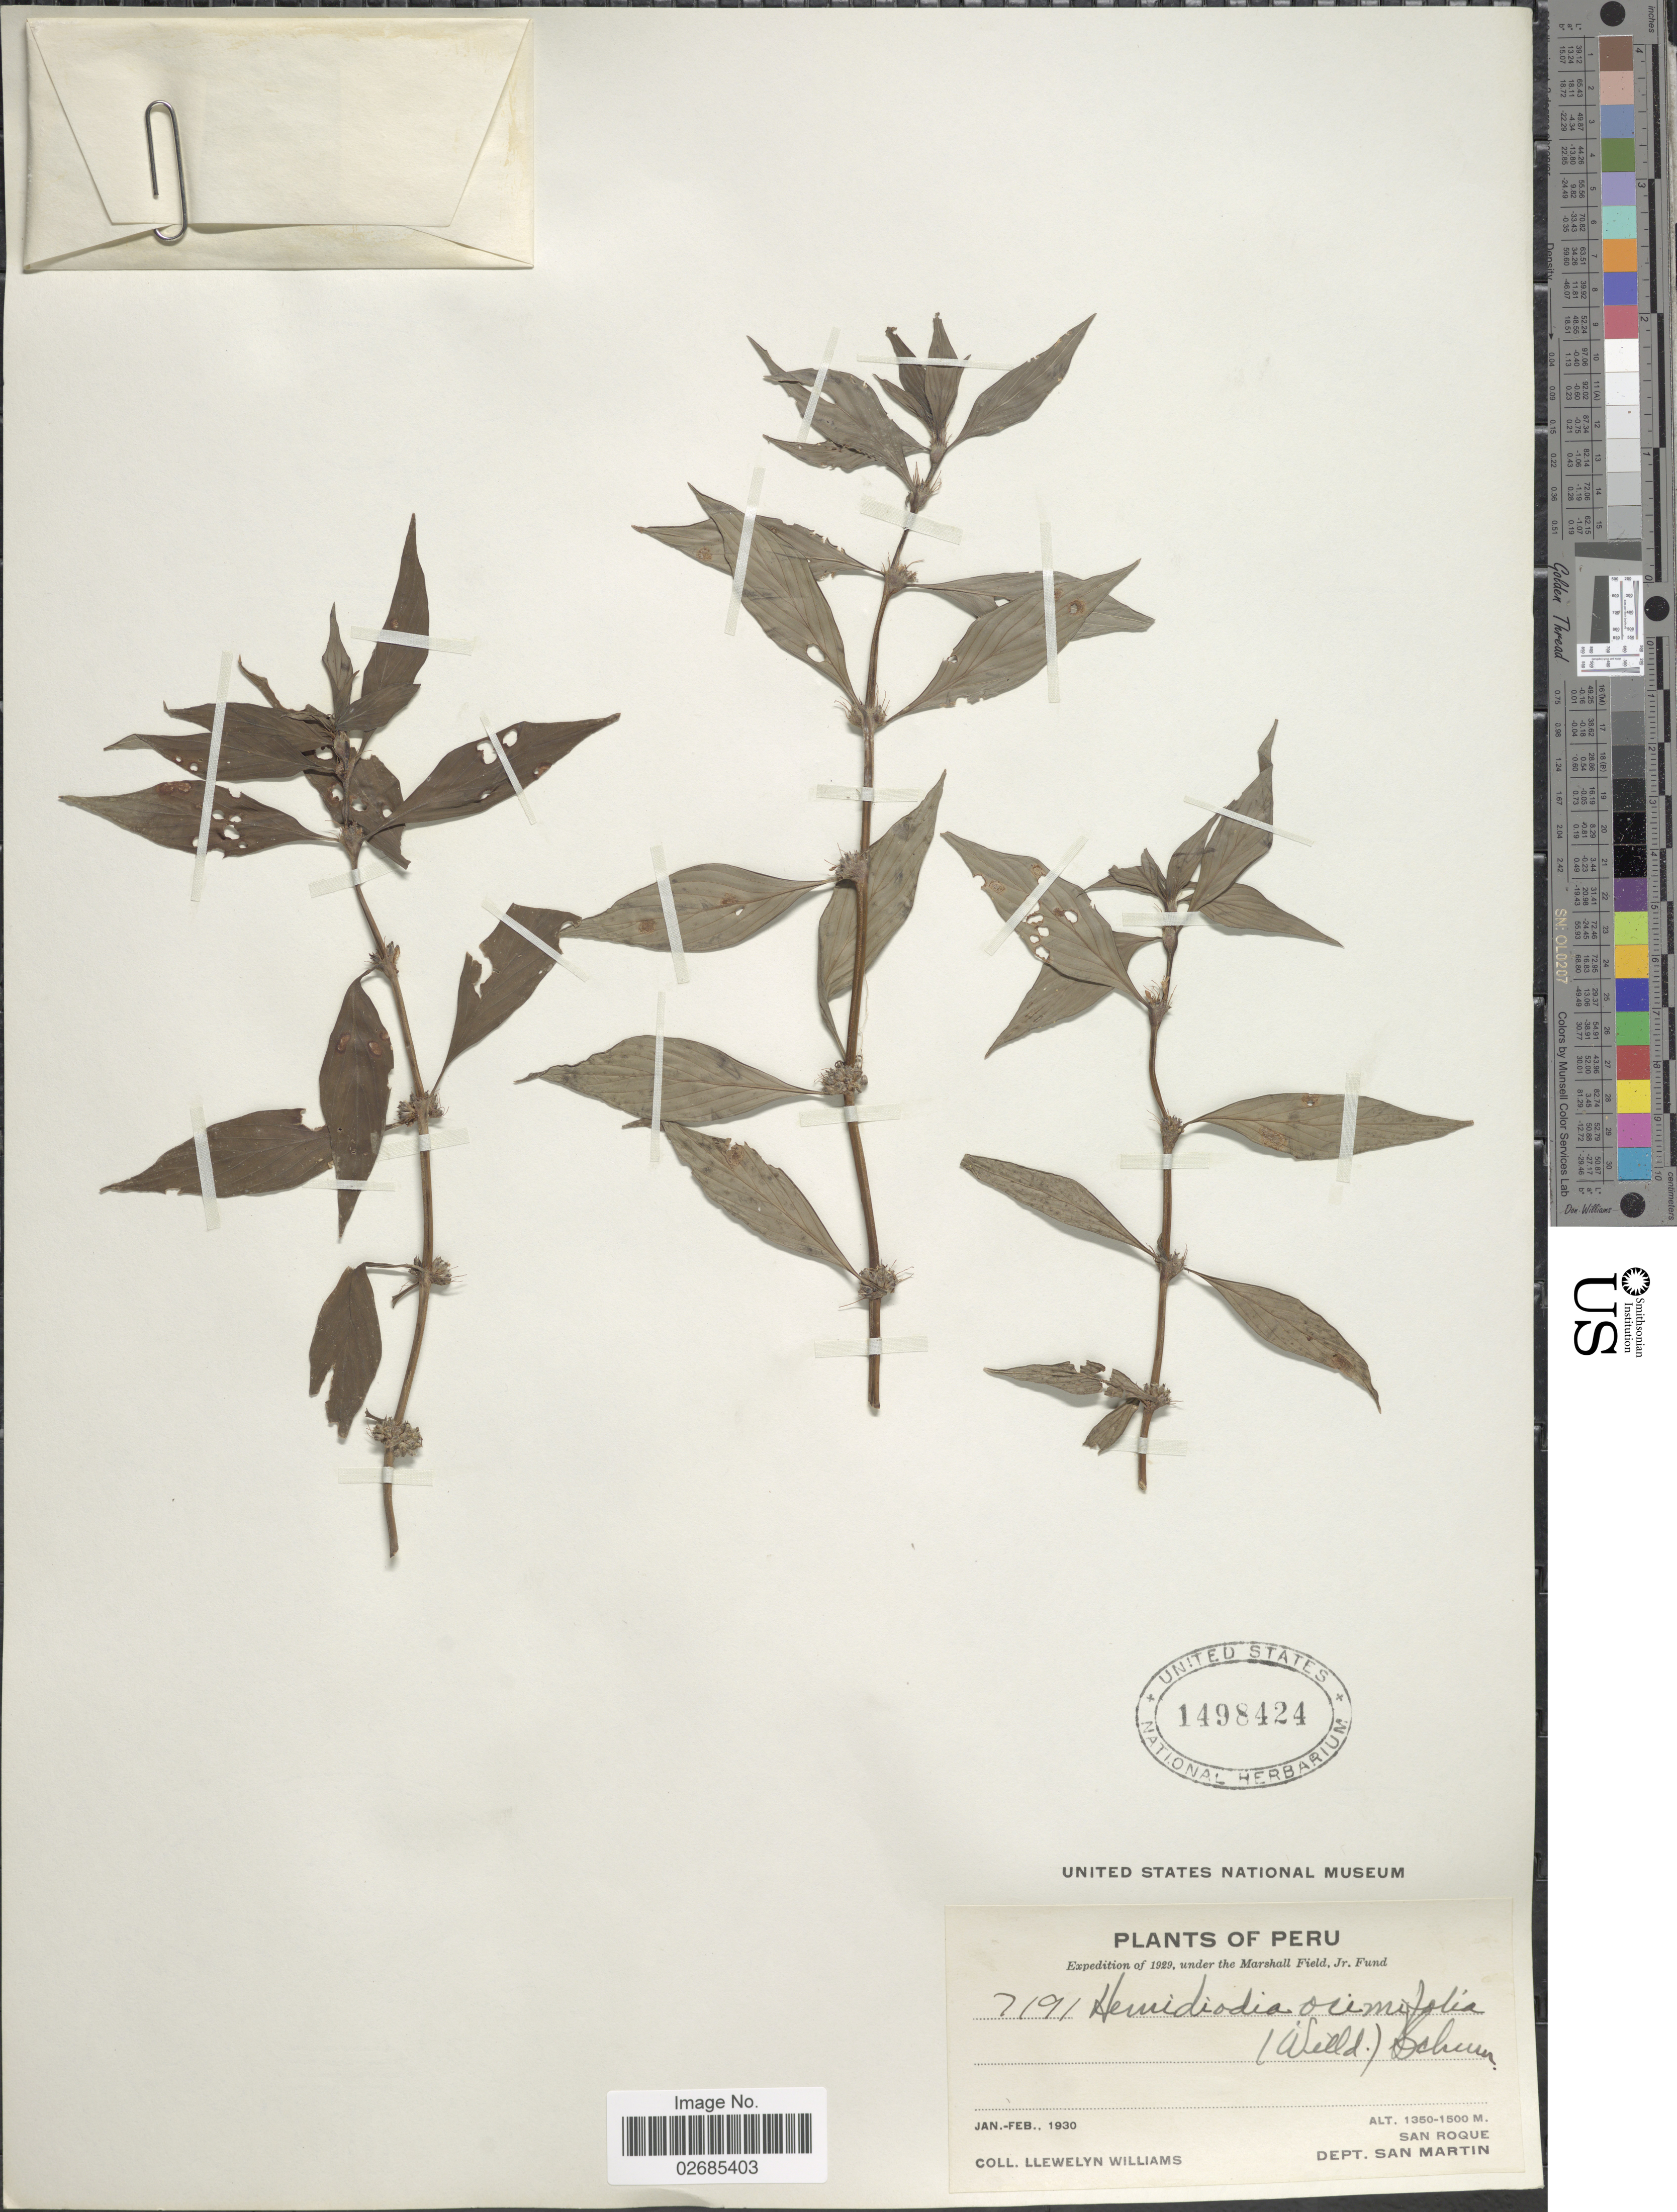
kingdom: Plantae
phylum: Tracheophyta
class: Magnoliopsida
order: Gentianales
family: Rubiaceae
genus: Hemidiodia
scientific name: Hemidiodia ocimifolia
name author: (Willd.) K. Schum.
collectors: Ll. Williams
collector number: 7191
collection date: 1930-01/1930-02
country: Peru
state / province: San Martín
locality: San Roque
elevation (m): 1350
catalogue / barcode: US 1498424